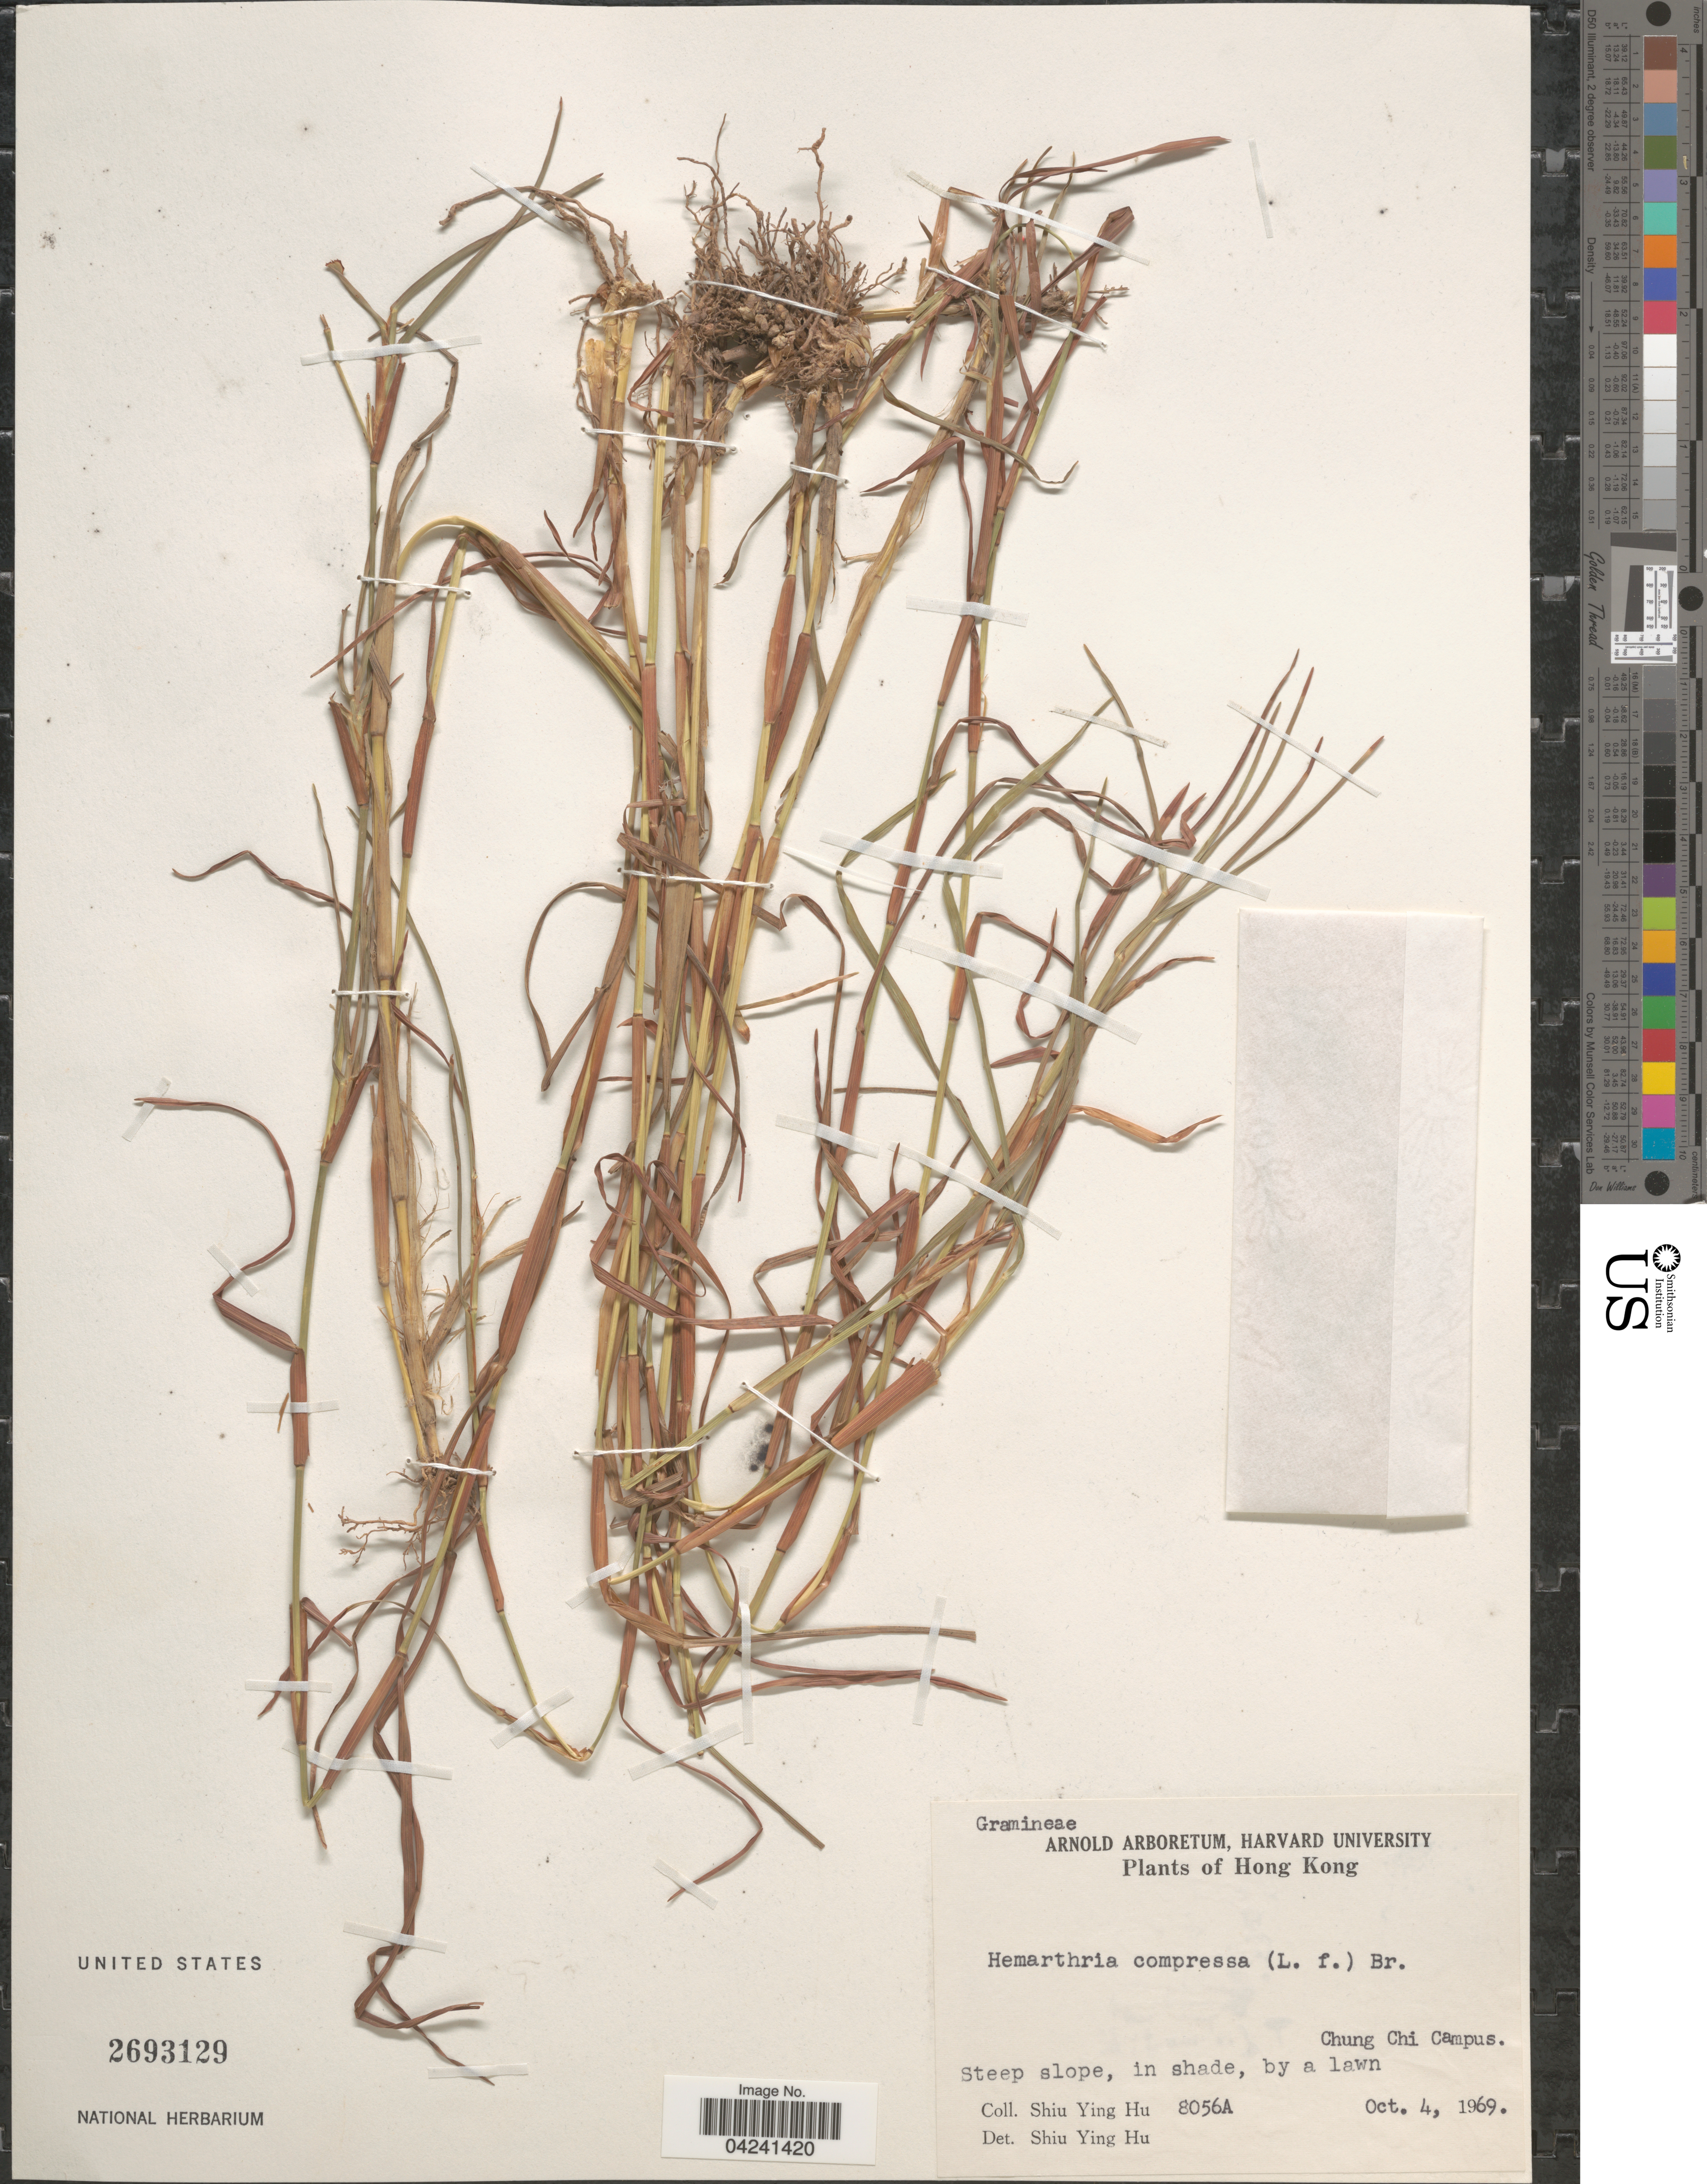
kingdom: Plantae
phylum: Tracheophyta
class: Liliopsida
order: Poales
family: Poaceae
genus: Hemarthria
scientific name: Hemarthria compressa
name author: (L.) R. Br.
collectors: S. Y. Hu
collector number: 8056A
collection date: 1969-10-04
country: China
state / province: Hong Kong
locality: Chung Chi Campus. Steep slope.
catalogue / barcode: US 2693129